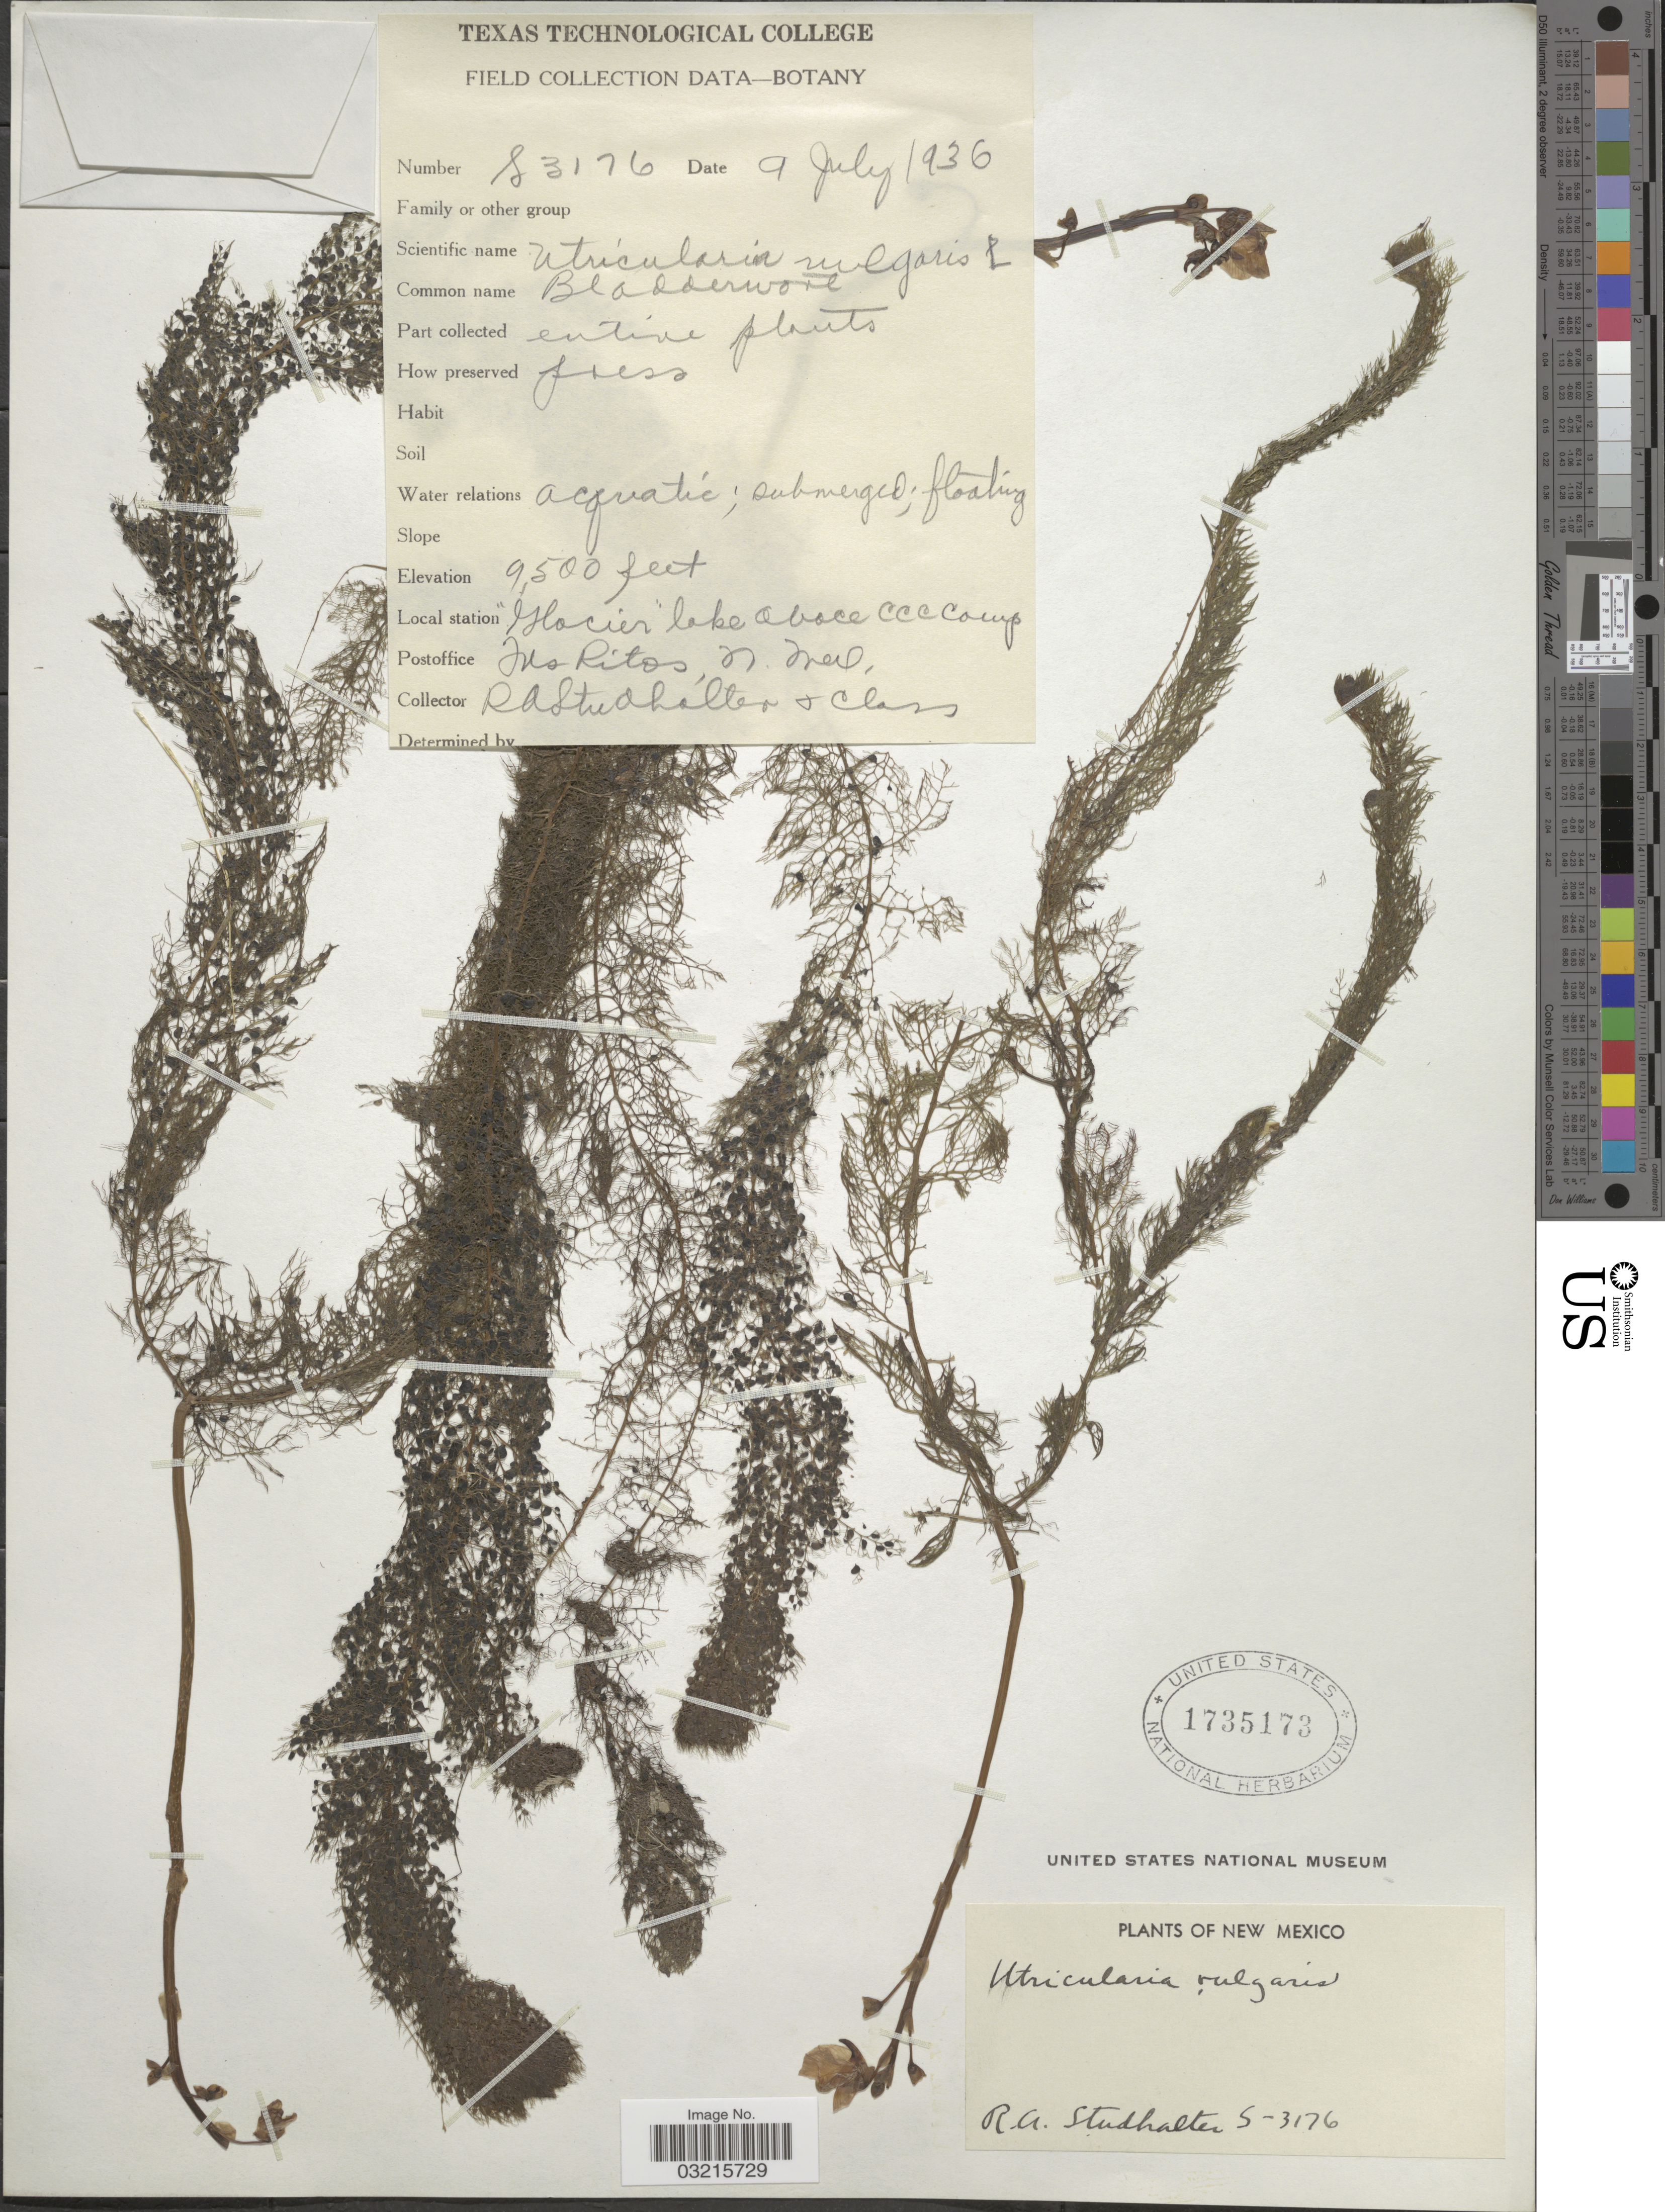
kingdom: Plantae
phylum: Tracheophyta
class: Magnoliopsida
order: Lamiales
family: Lentibulariaceae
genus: Utricularia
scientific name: Utricularia vulgaris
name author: L.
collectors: R. Studhalter & Class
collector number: S-3176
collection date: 1936-07-09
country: United States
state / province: New Mexico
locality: Glacier lake above CCC Camp, Ins. Ritos.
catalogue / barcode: US 1735173